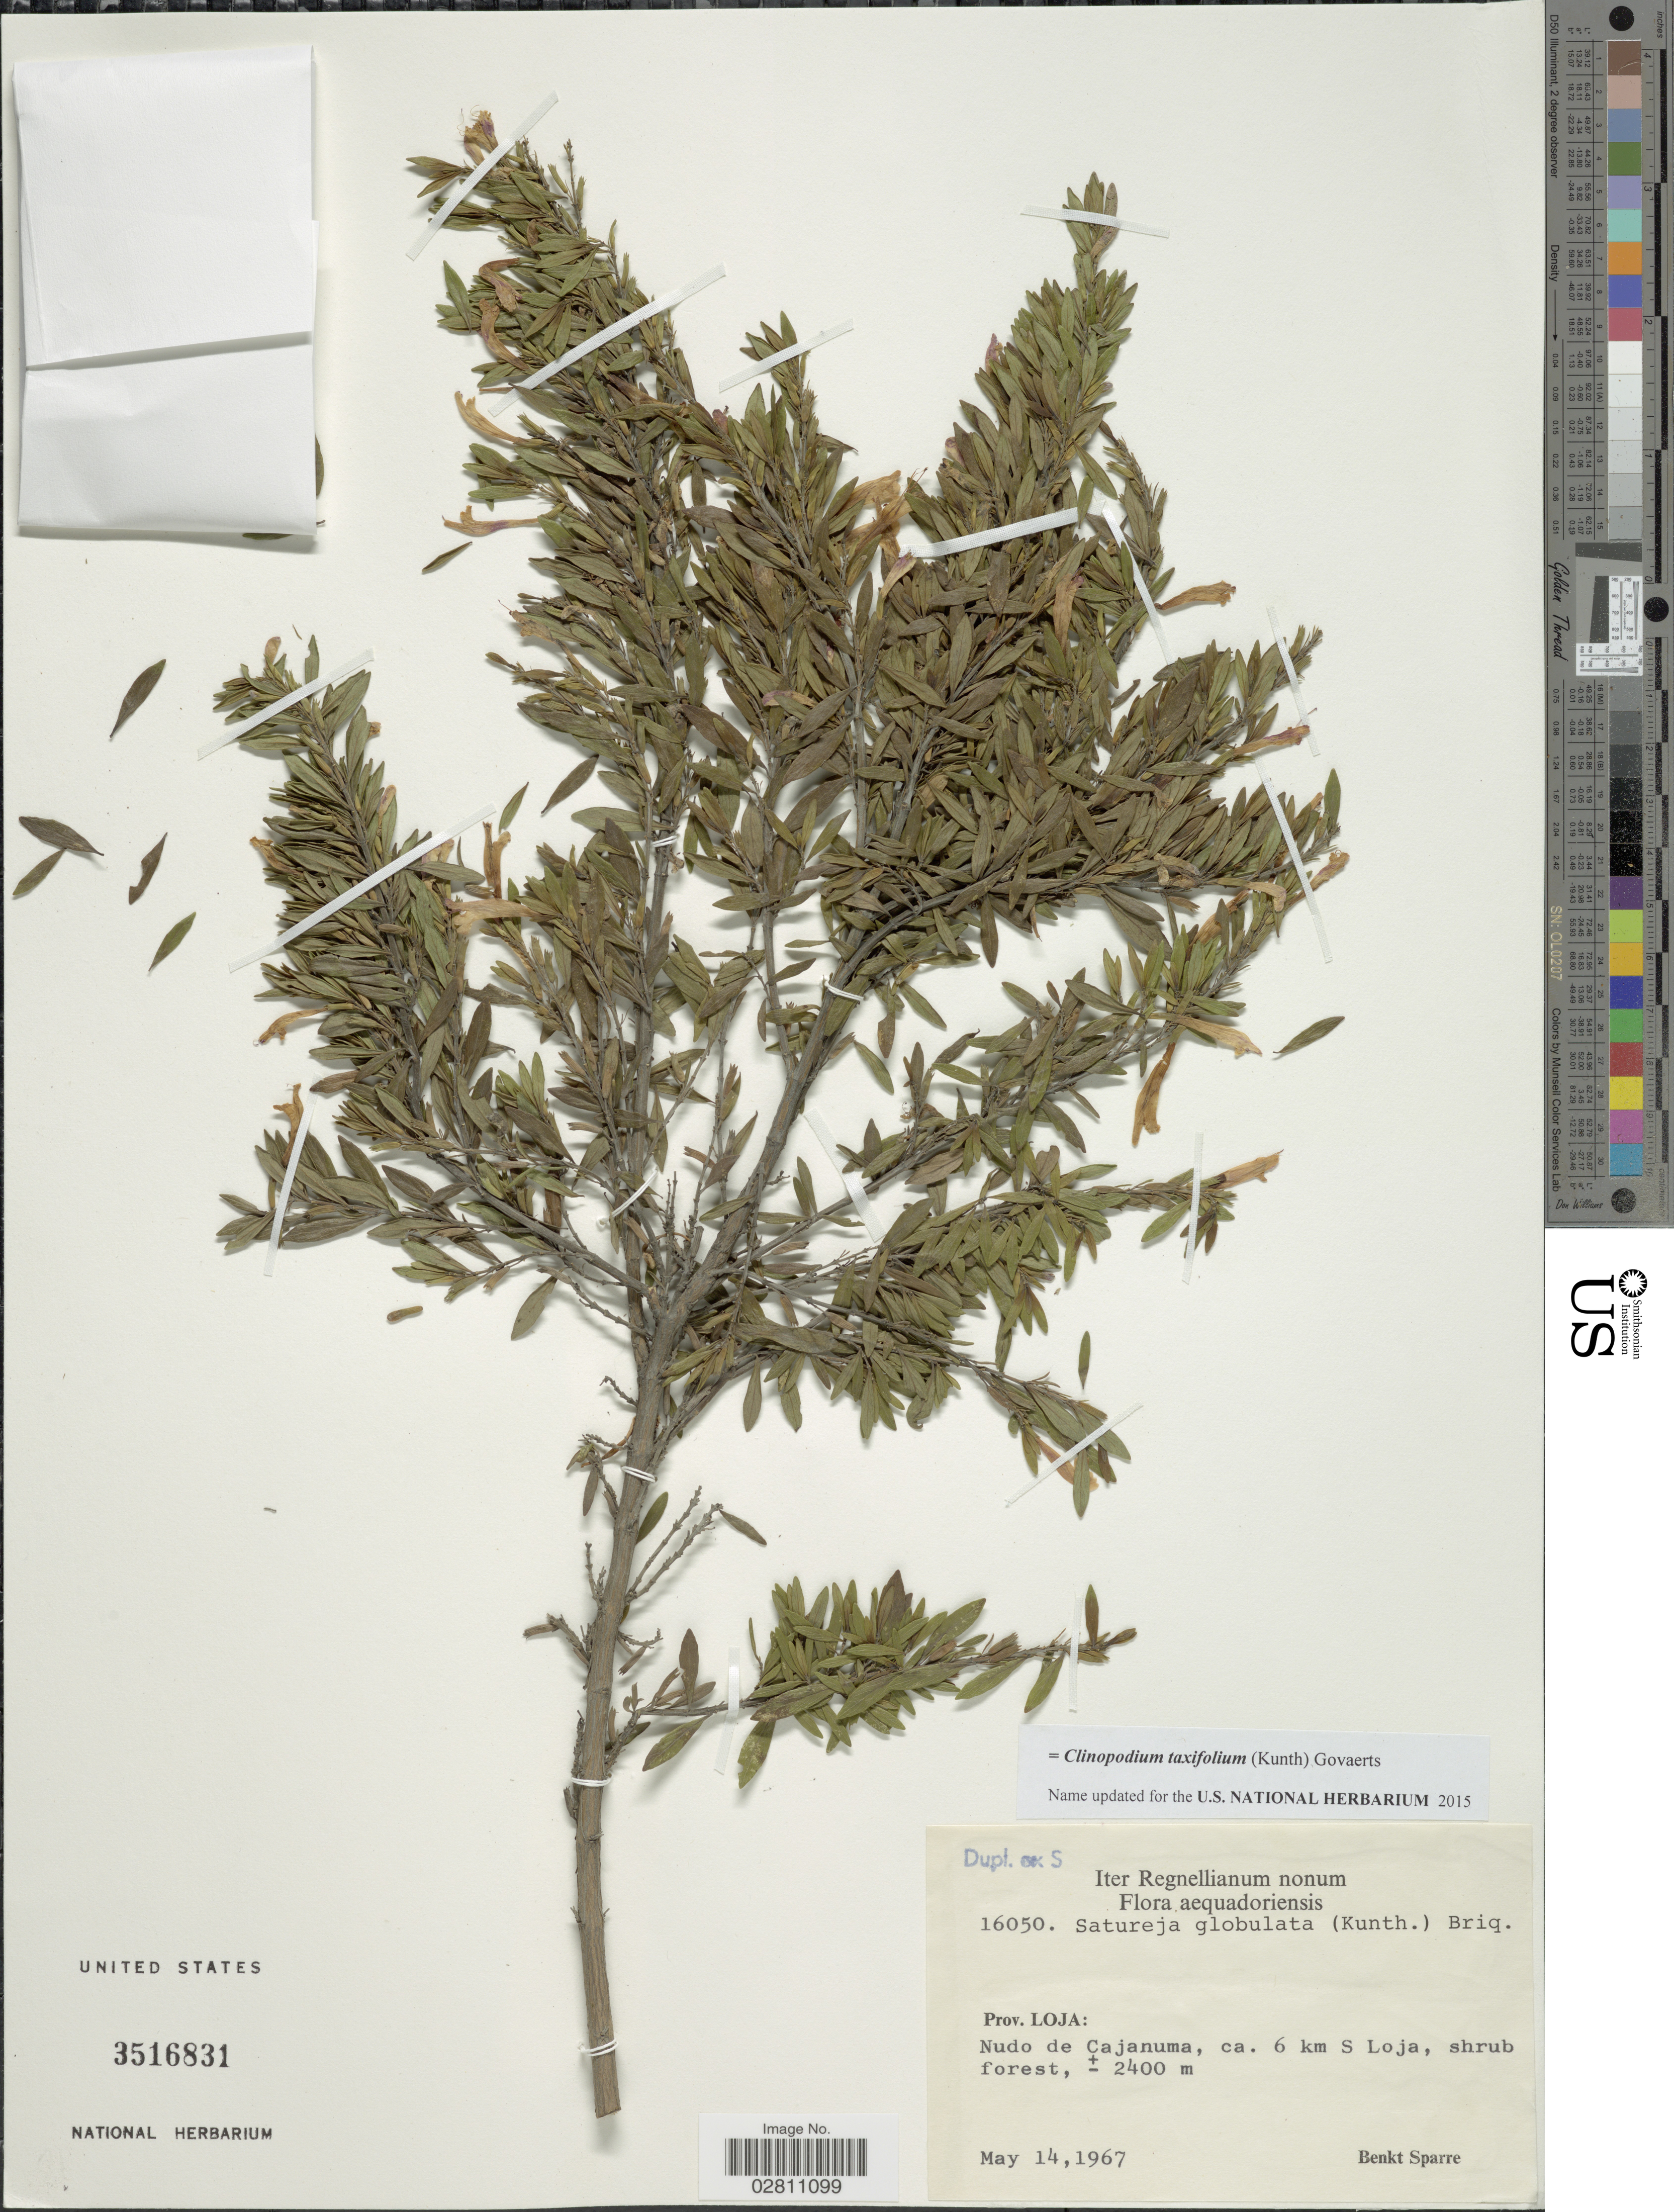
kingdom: Plantae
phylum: Tracheophyta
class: Magnoliopsida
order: Lamiales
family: Lamiaceae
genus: Clinopodium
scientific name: Clinopodium taxifolium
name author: (Kunth) Govaerts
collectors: B. Sparre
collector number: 16050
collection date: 1967-05-14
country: Ecuador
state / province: Loja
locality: Nudo de Cajanuma, ca. 6 km S of Loja.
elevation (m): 2400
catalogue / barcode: US 3516831